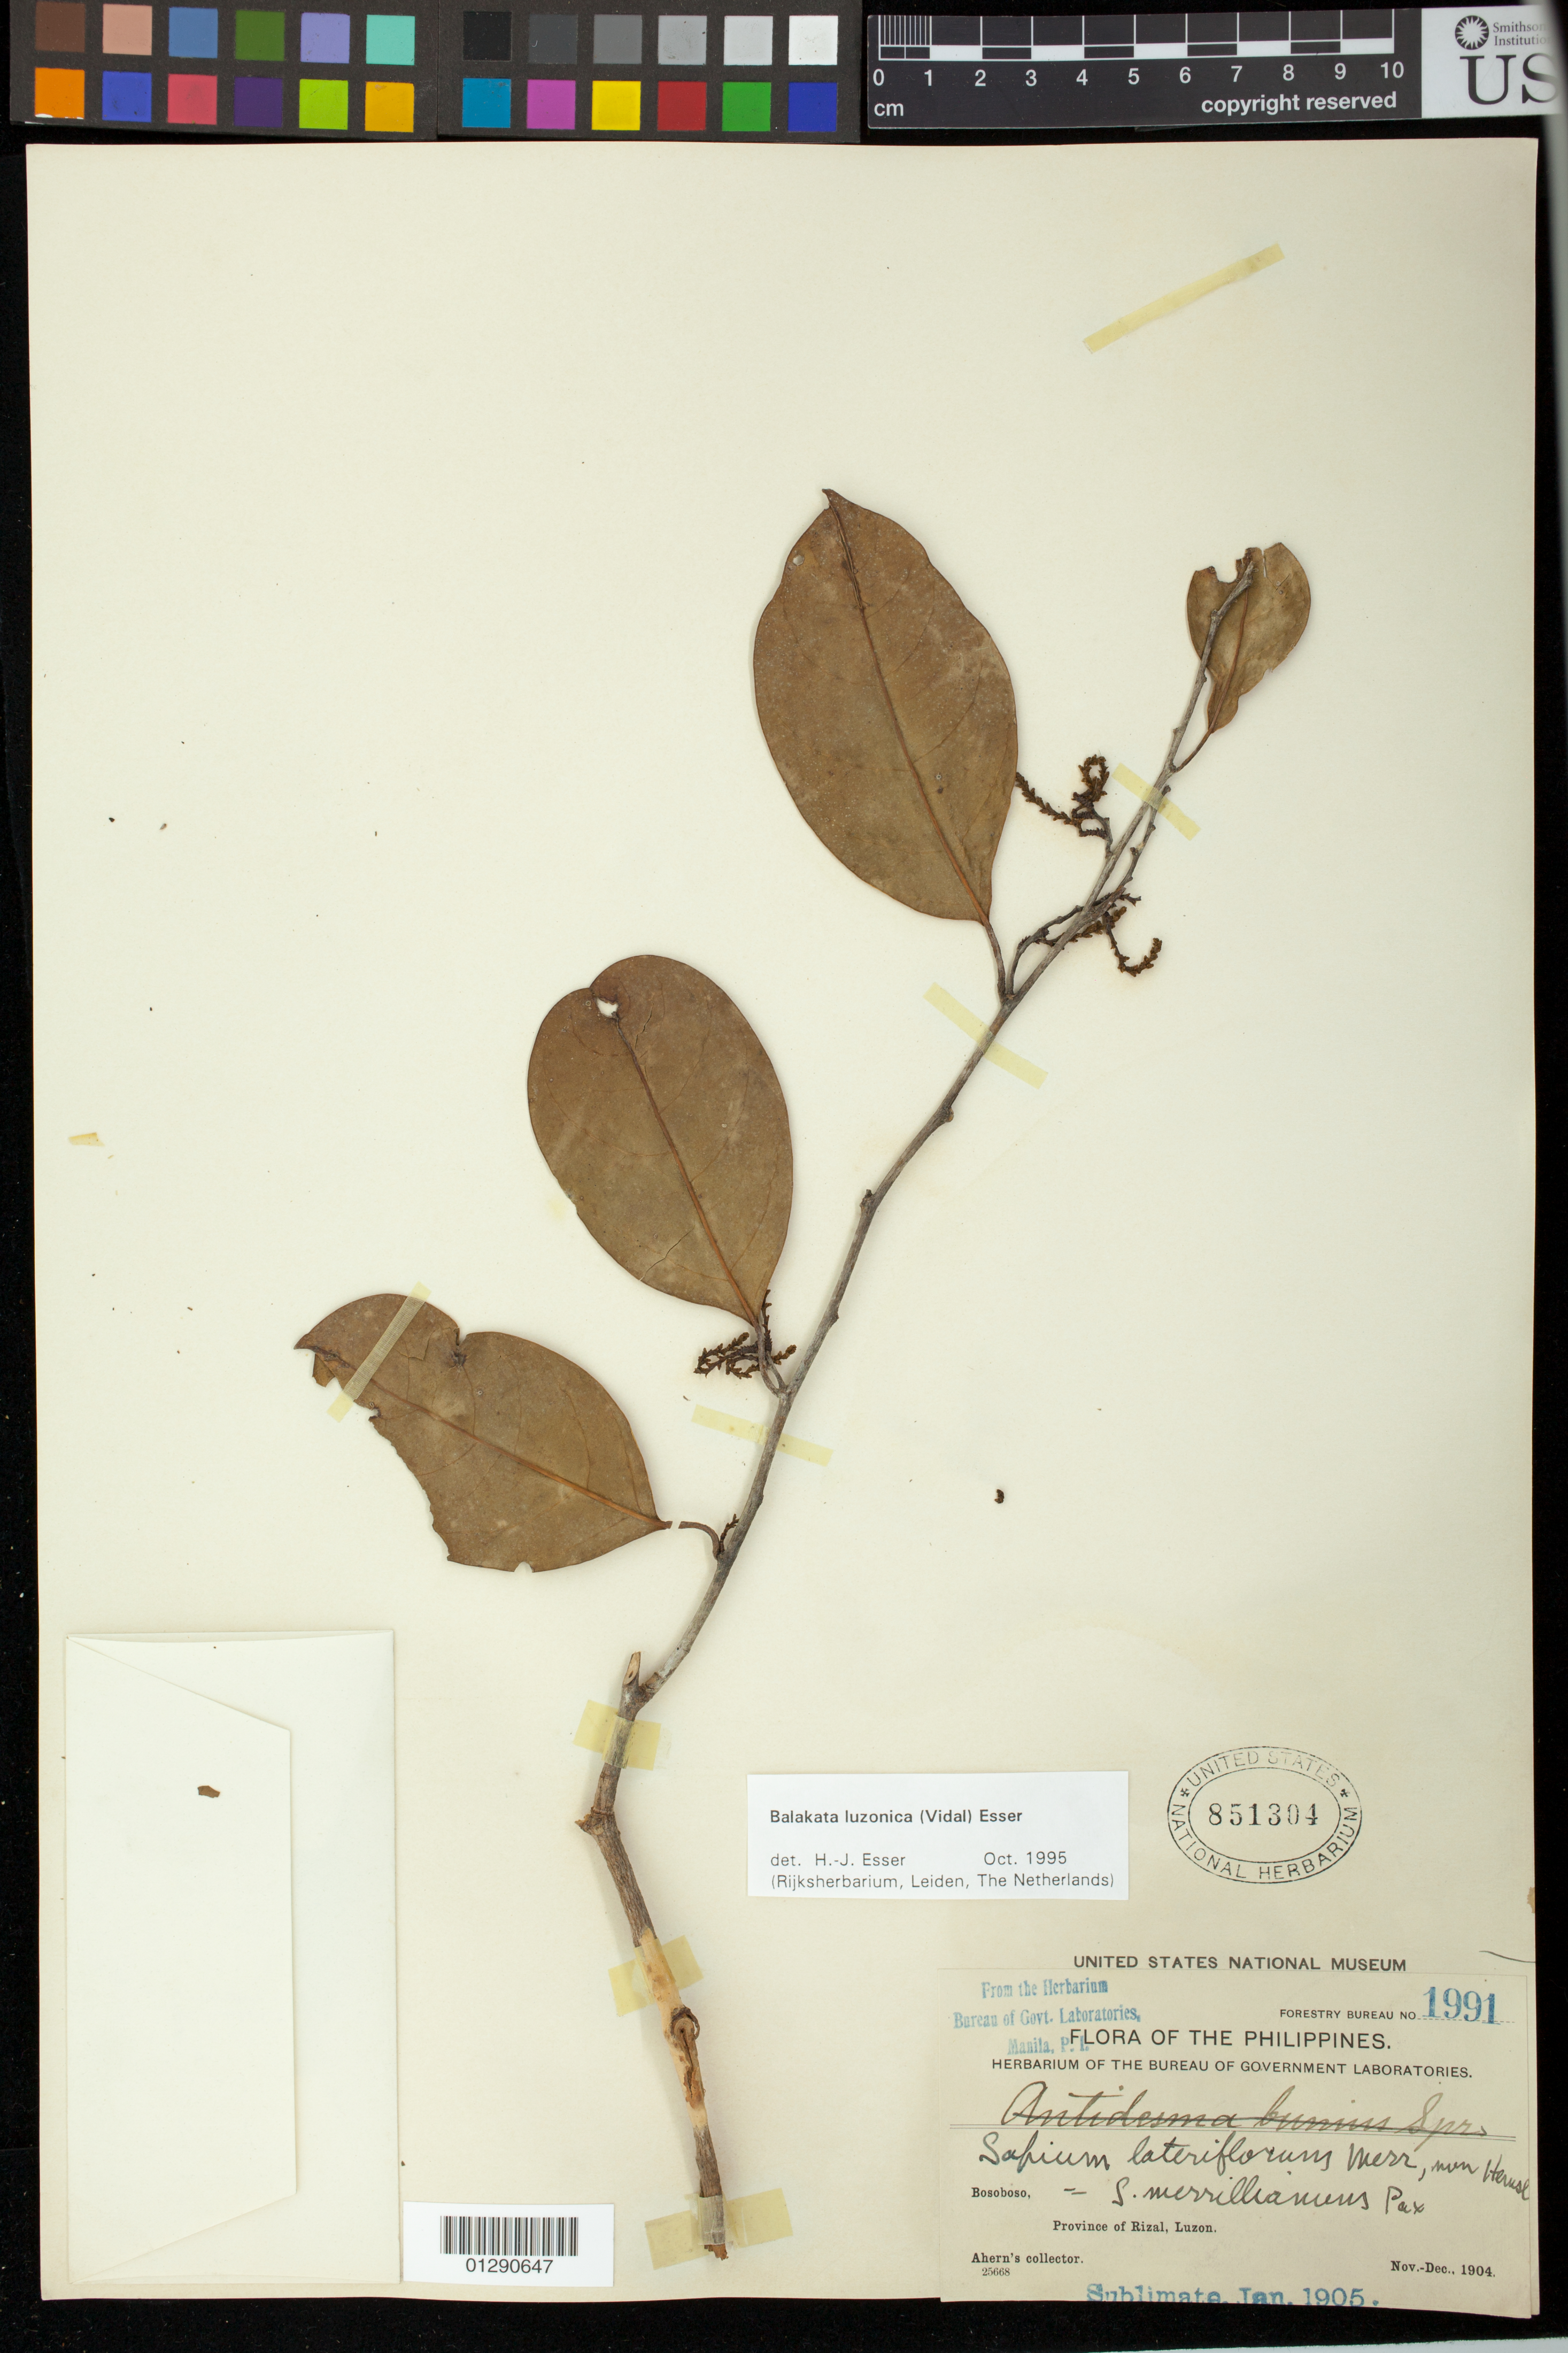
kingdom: Plantae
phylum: Tracheophyta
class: Magnoliopsida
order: Malpighiales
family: Euphorbiaceae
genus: Sapium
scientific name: Sapium luzonicum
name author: (Vidal) Merr.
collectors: Ahern's collector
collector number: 1991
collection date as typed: Nov 1904 to -- Dec 1904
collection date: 1904-11/1904-12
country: Philippines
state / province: Calabarzon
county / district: Rizal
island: Luzon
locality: Bosoboso.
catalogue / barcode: US 851304